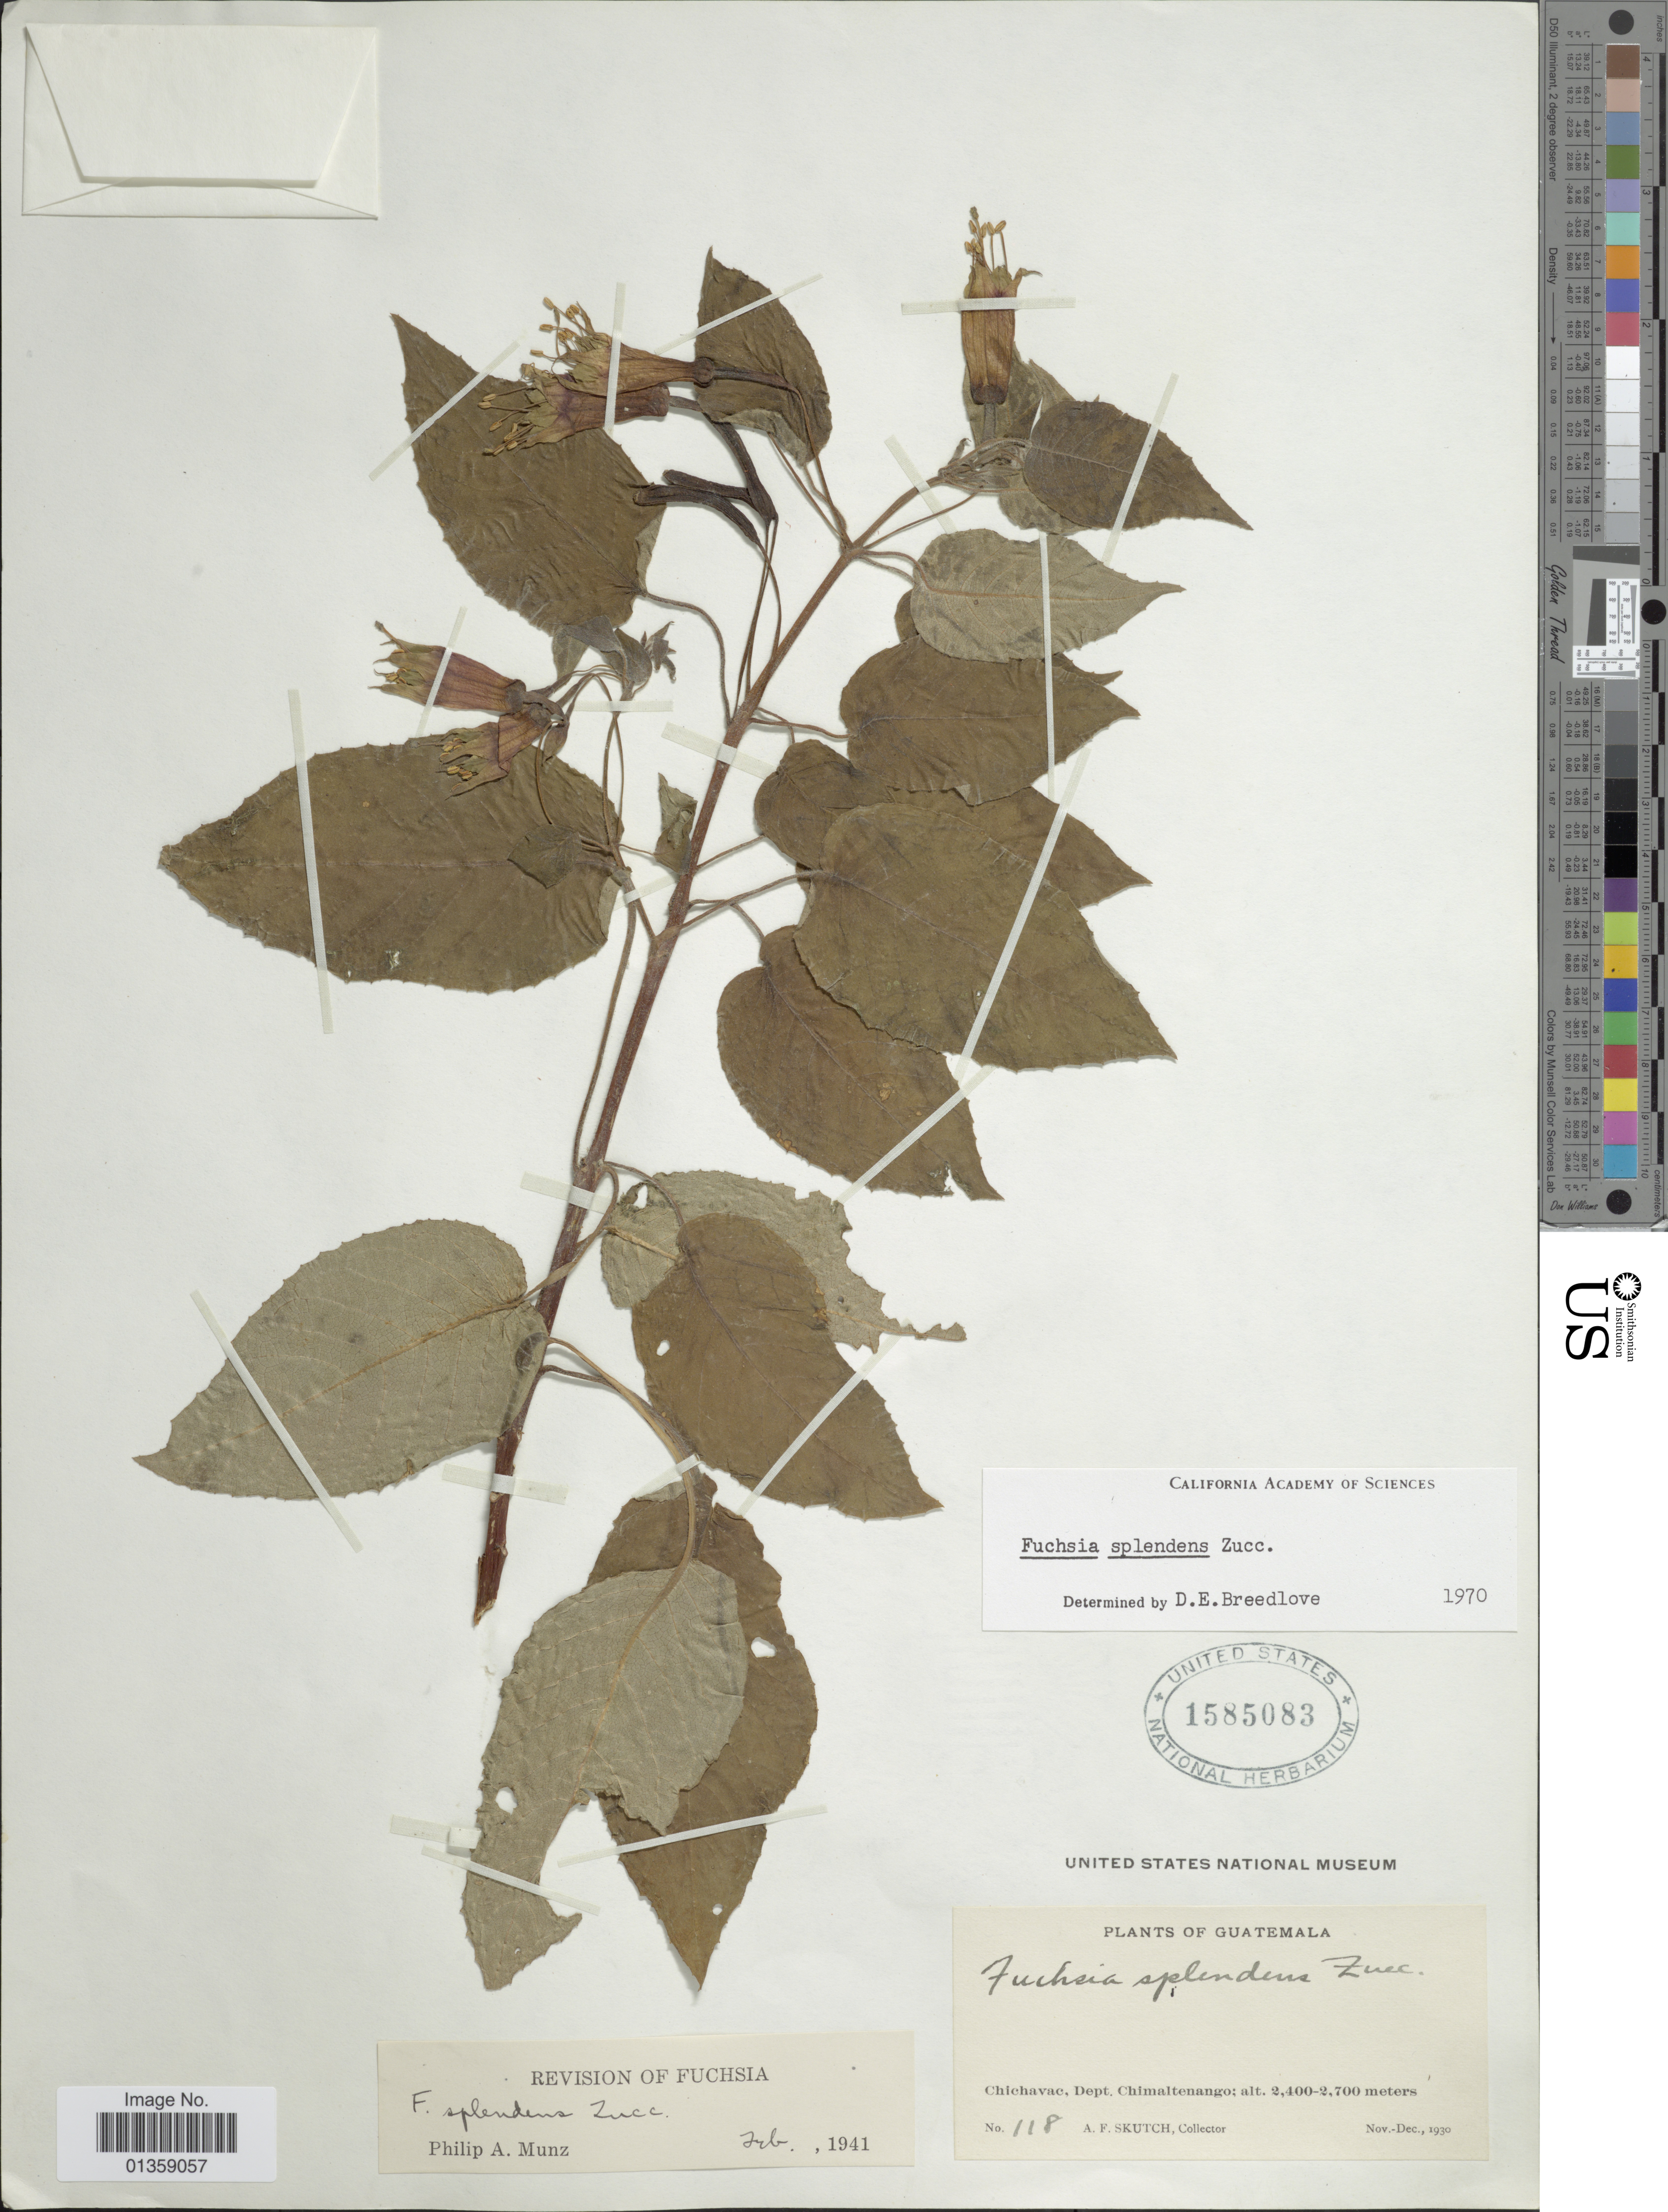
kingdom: Plantae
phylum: Tracheophyta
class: Magnoliopsida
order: Myrtales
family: Onagraceae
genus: Fuchsia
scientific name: Fuchsia splendens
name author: Zucc.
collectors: A. F. Skutch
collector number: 118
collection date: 1930-11/1930-12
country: Guatemala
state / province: Chimaltenango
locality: Chichavac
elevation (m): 2400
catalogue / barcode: US 1585083